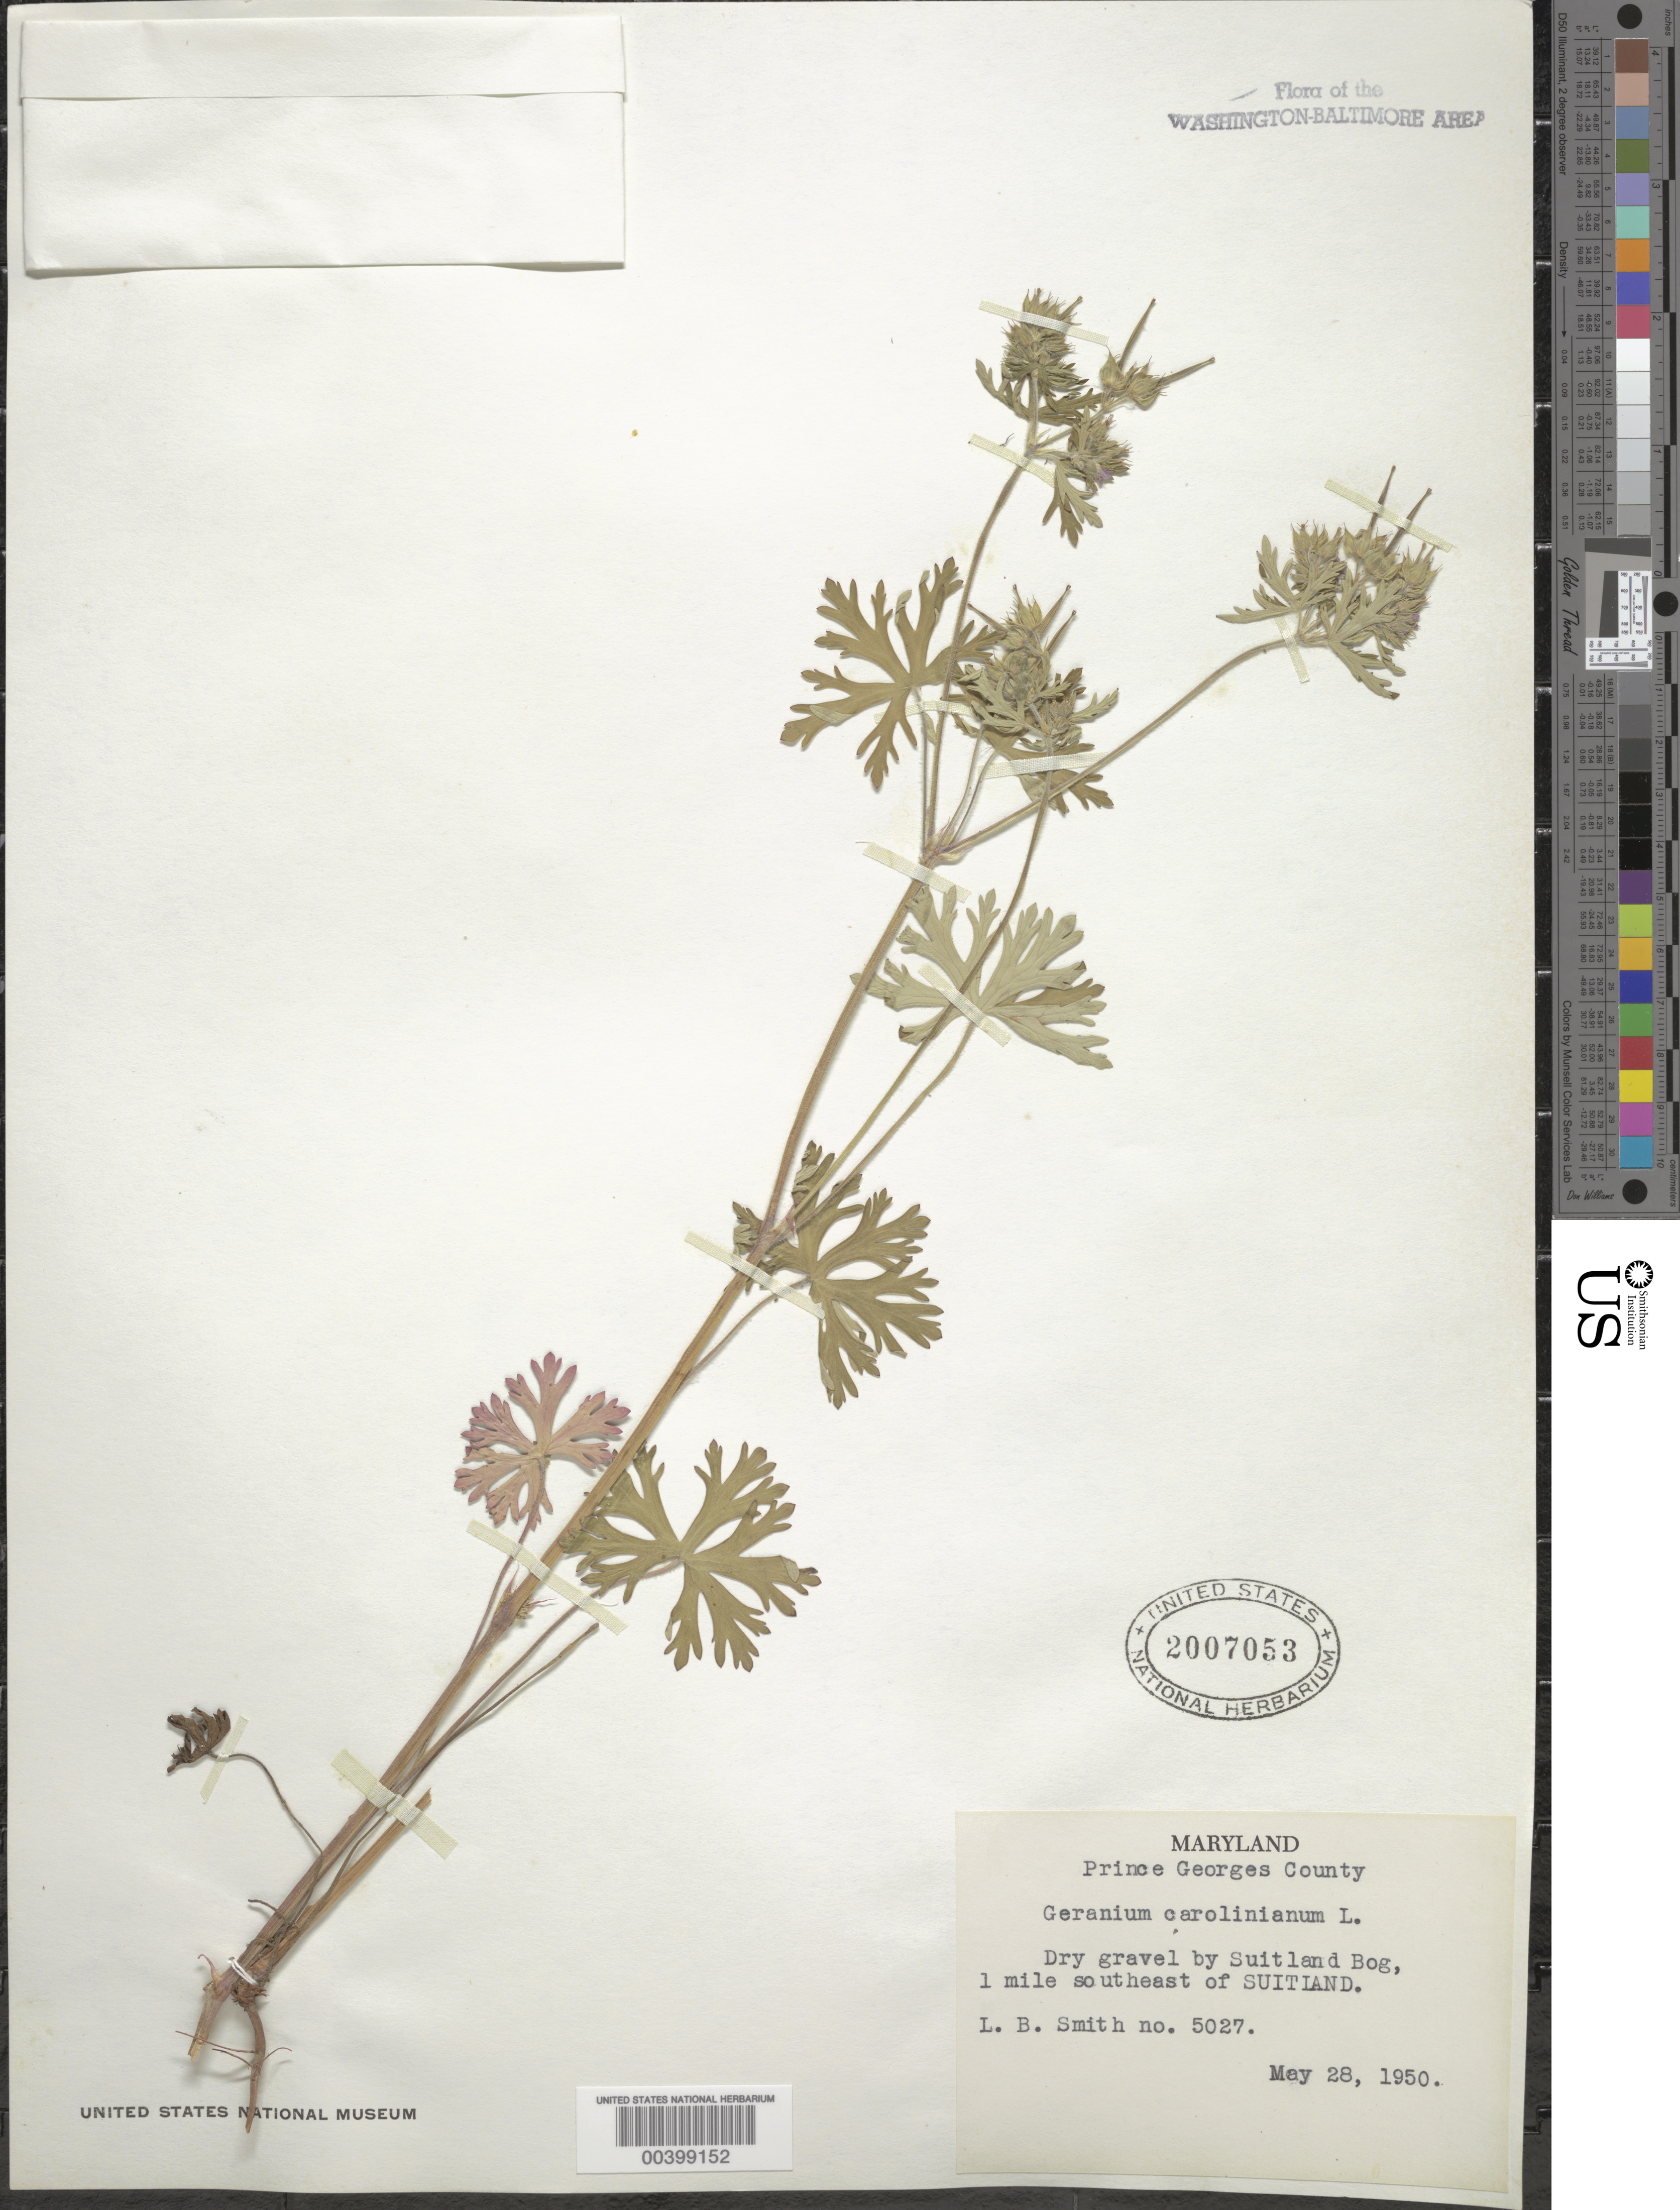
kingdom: Plantae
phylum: Tracheophyta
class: Magnoliopsida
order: Geraniales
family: Geraniaceae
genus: Geranium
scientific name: Geranium carolinianum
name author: L.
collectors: L. Smith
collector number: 5027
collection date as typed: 28 May 1950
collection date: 1950-05-28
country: United States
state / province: Maryland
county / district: Prince George's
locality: Suitland Bog, southeast of Suitland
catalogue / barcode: US 2007053